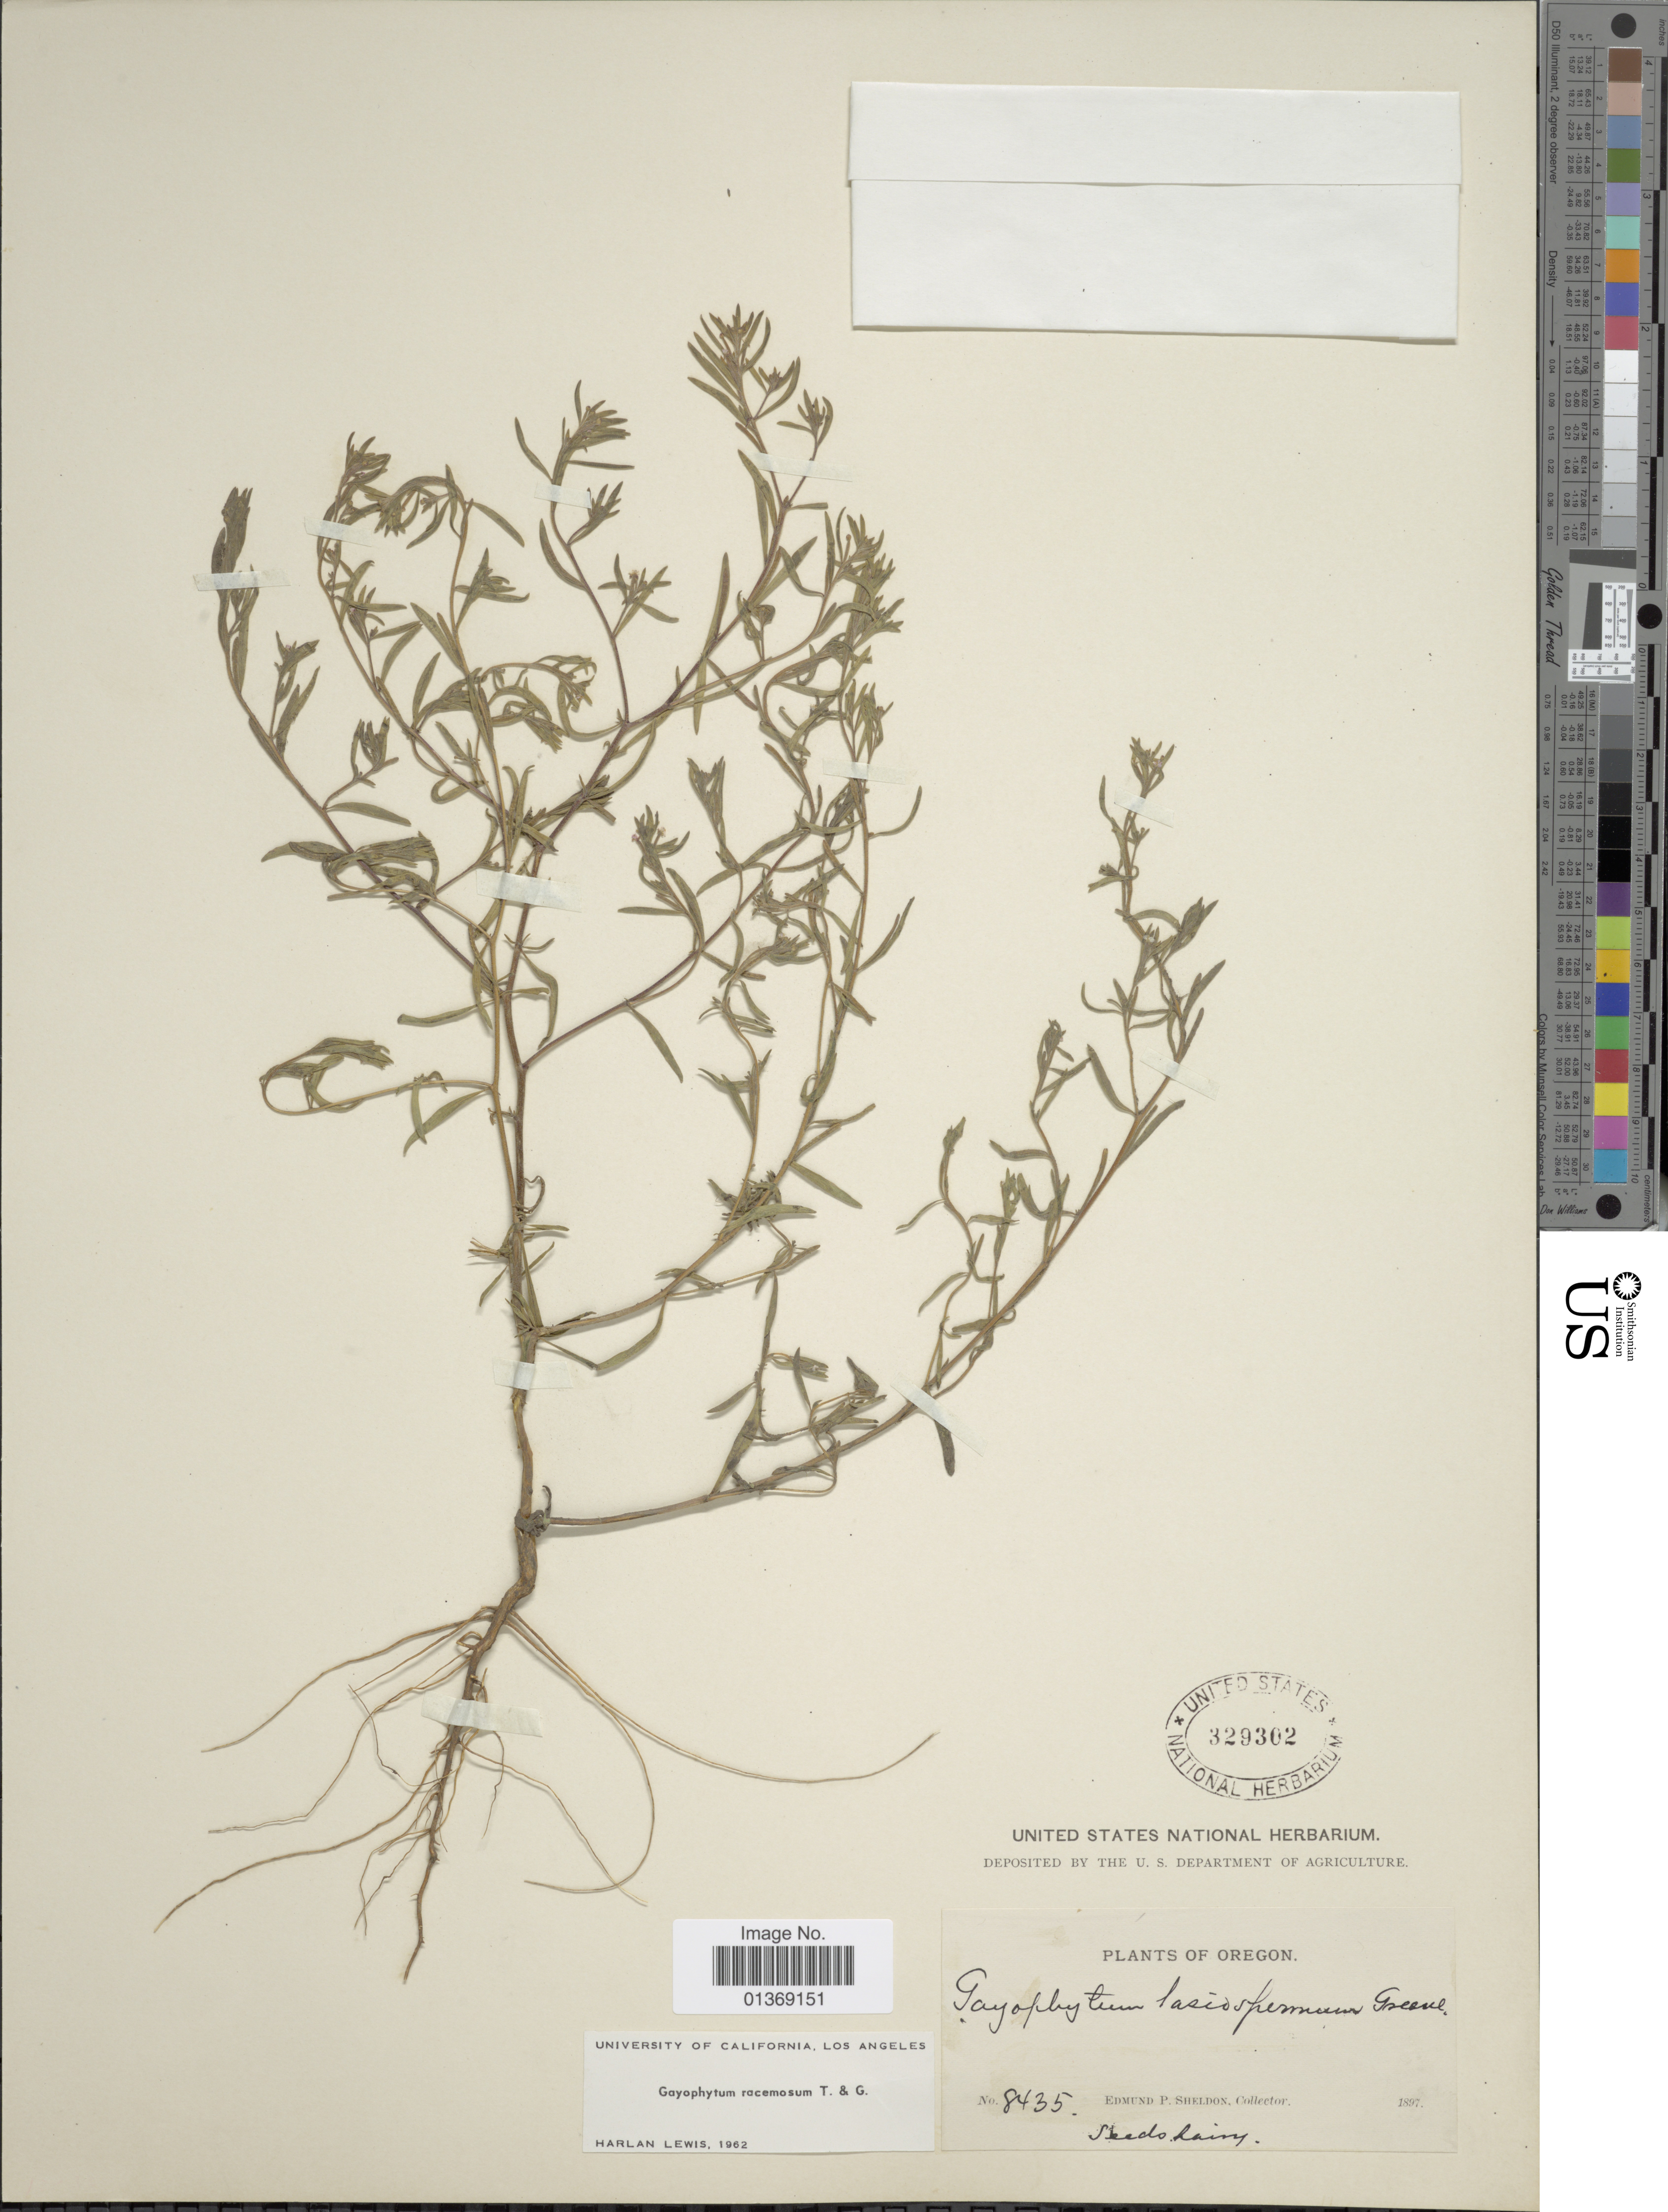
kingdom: Plantae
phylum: Tracheophyta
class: Magnoliopsida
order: Myrtales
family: Onagraceae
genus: Gayophytum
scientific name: Gayophytum racemosum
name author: Torr. & A. Gray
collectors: E. P. Sheldon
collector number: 8435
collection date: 1897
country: United States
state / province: Oregon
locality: Skedshainy [interpreted]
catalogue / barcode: US 329302